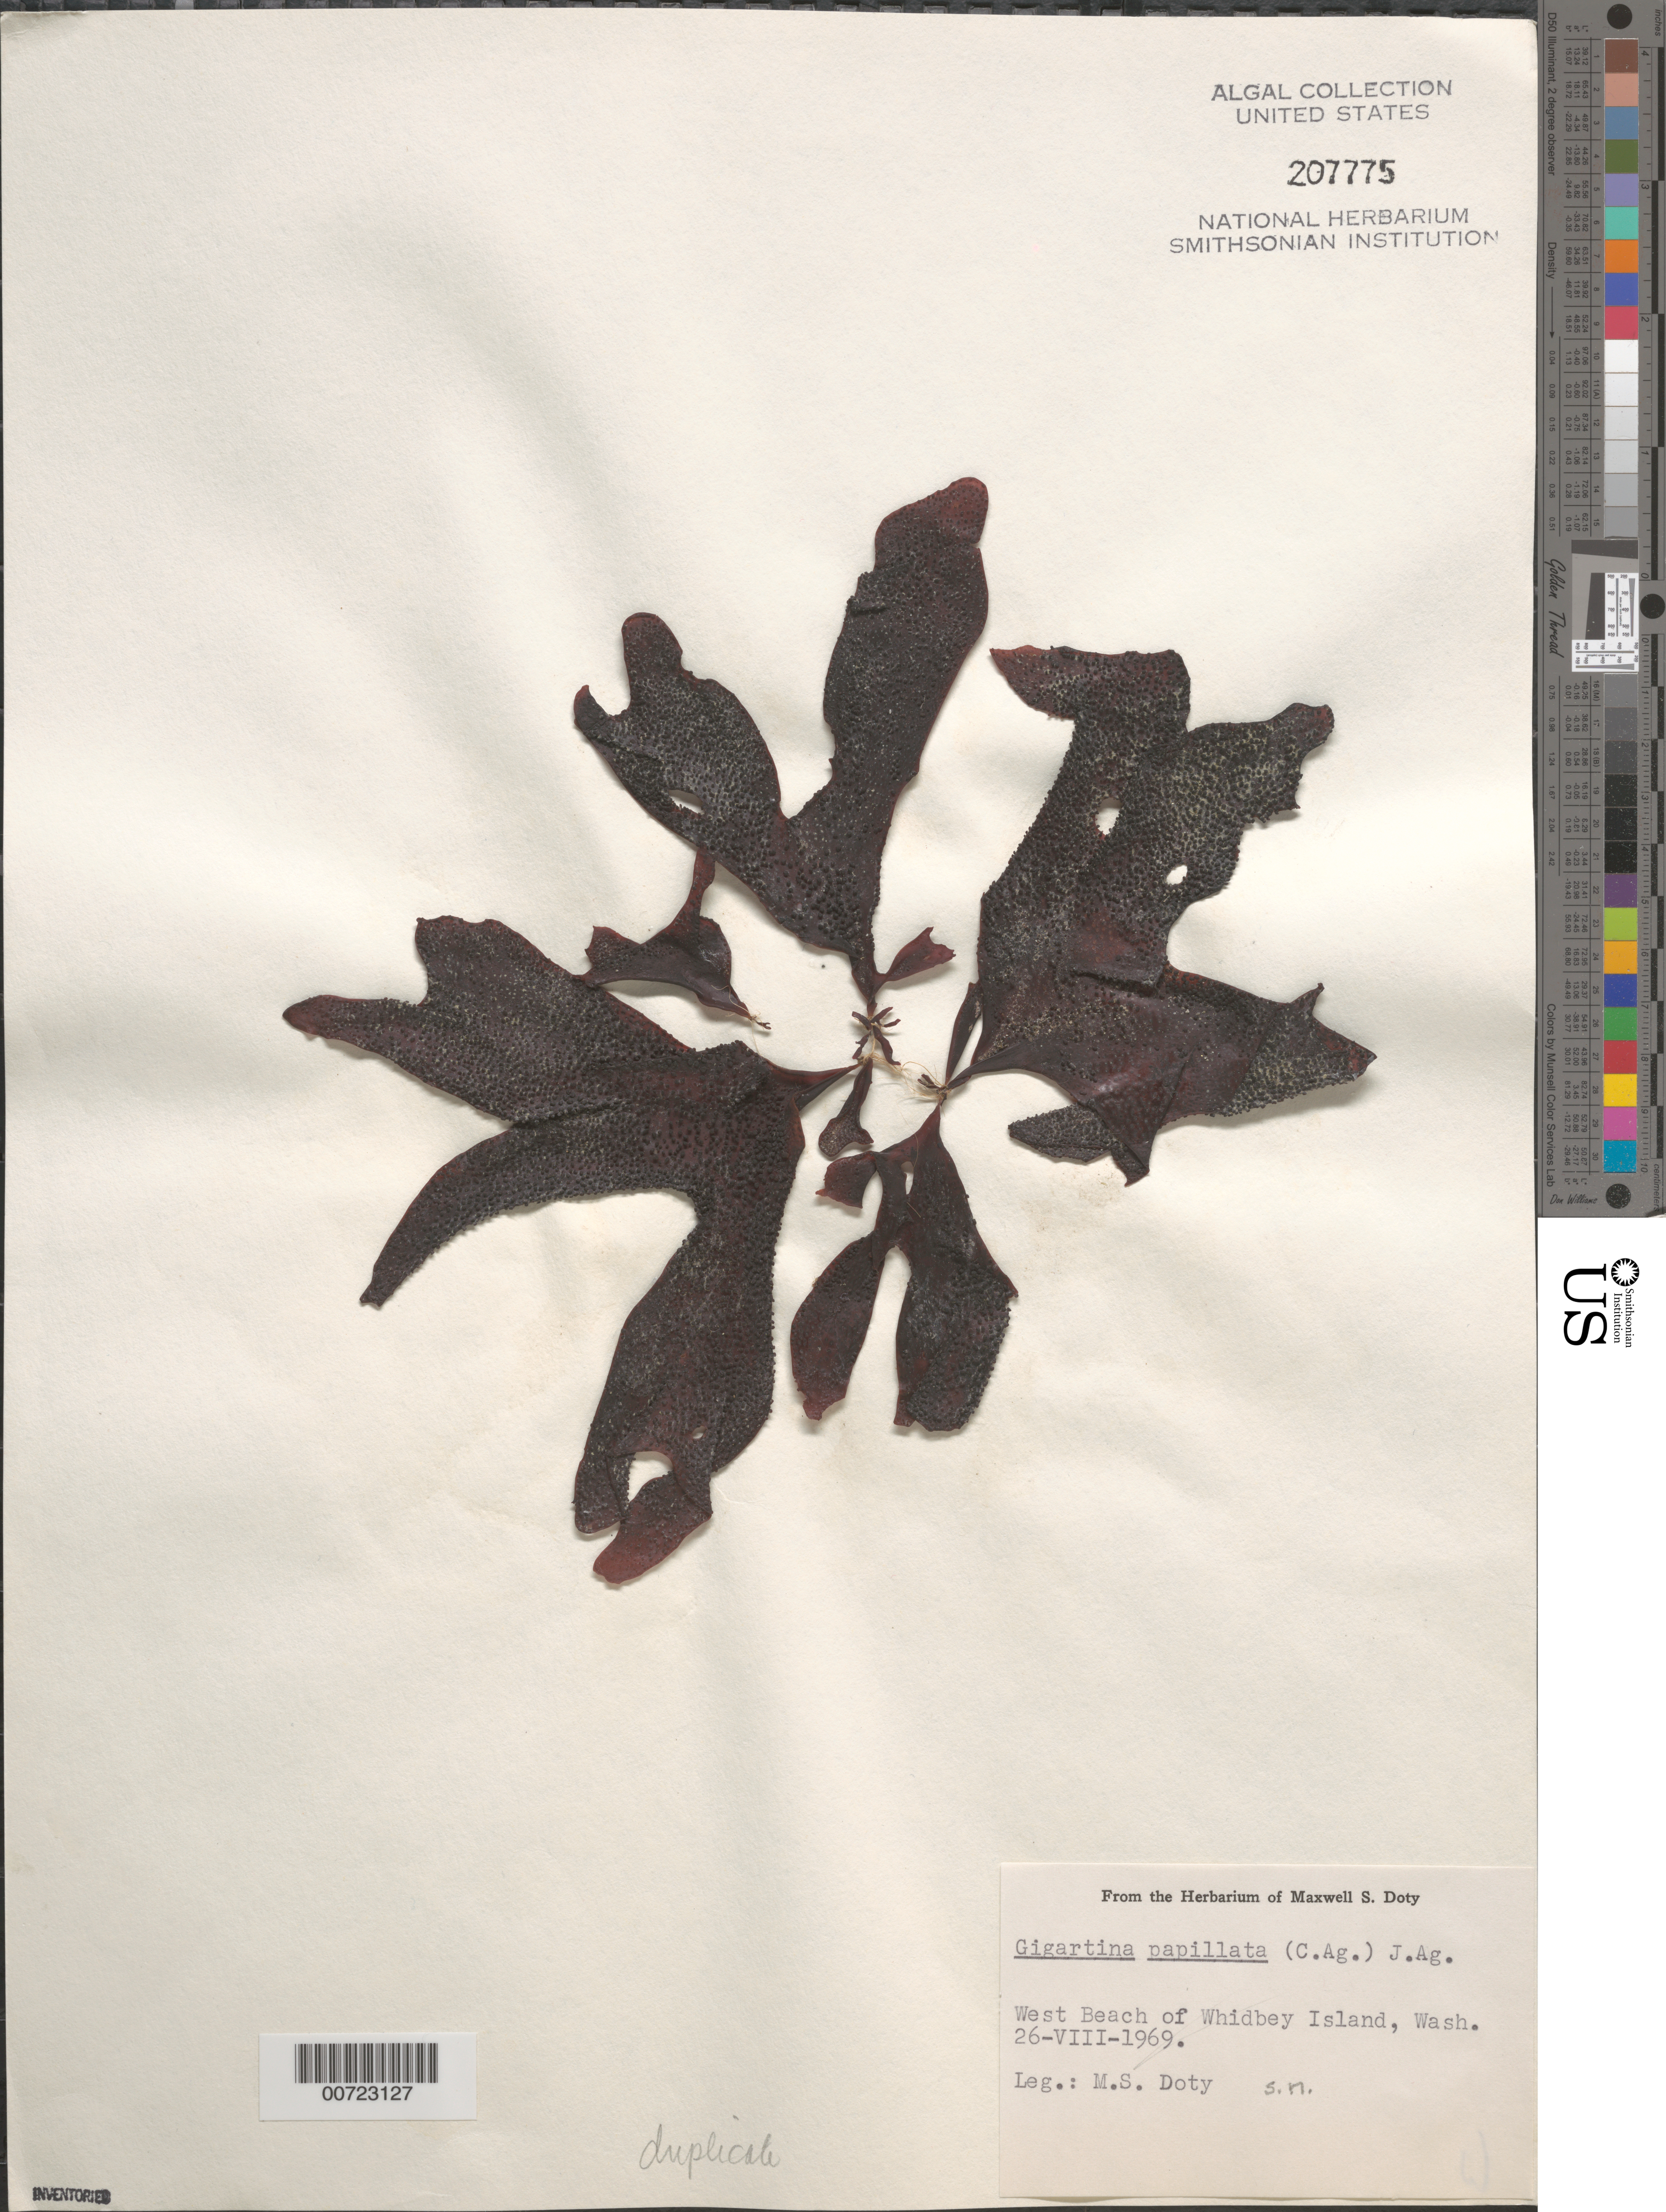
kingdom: Plantae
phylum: Rhodophyta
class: Florideophyceae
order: Gigartinales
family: Phyllophoraceae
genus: Mastocarpus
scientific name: Mastocarpus papillatus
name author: (C. Agardh) Kütz.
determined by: Algae name updating Project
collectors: M. S. Doty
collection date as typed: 26 Aug 1969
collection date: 1969-08-26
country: United States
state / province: Washington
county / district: Island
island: Whidbey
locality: West Beach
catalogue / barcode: US 207775